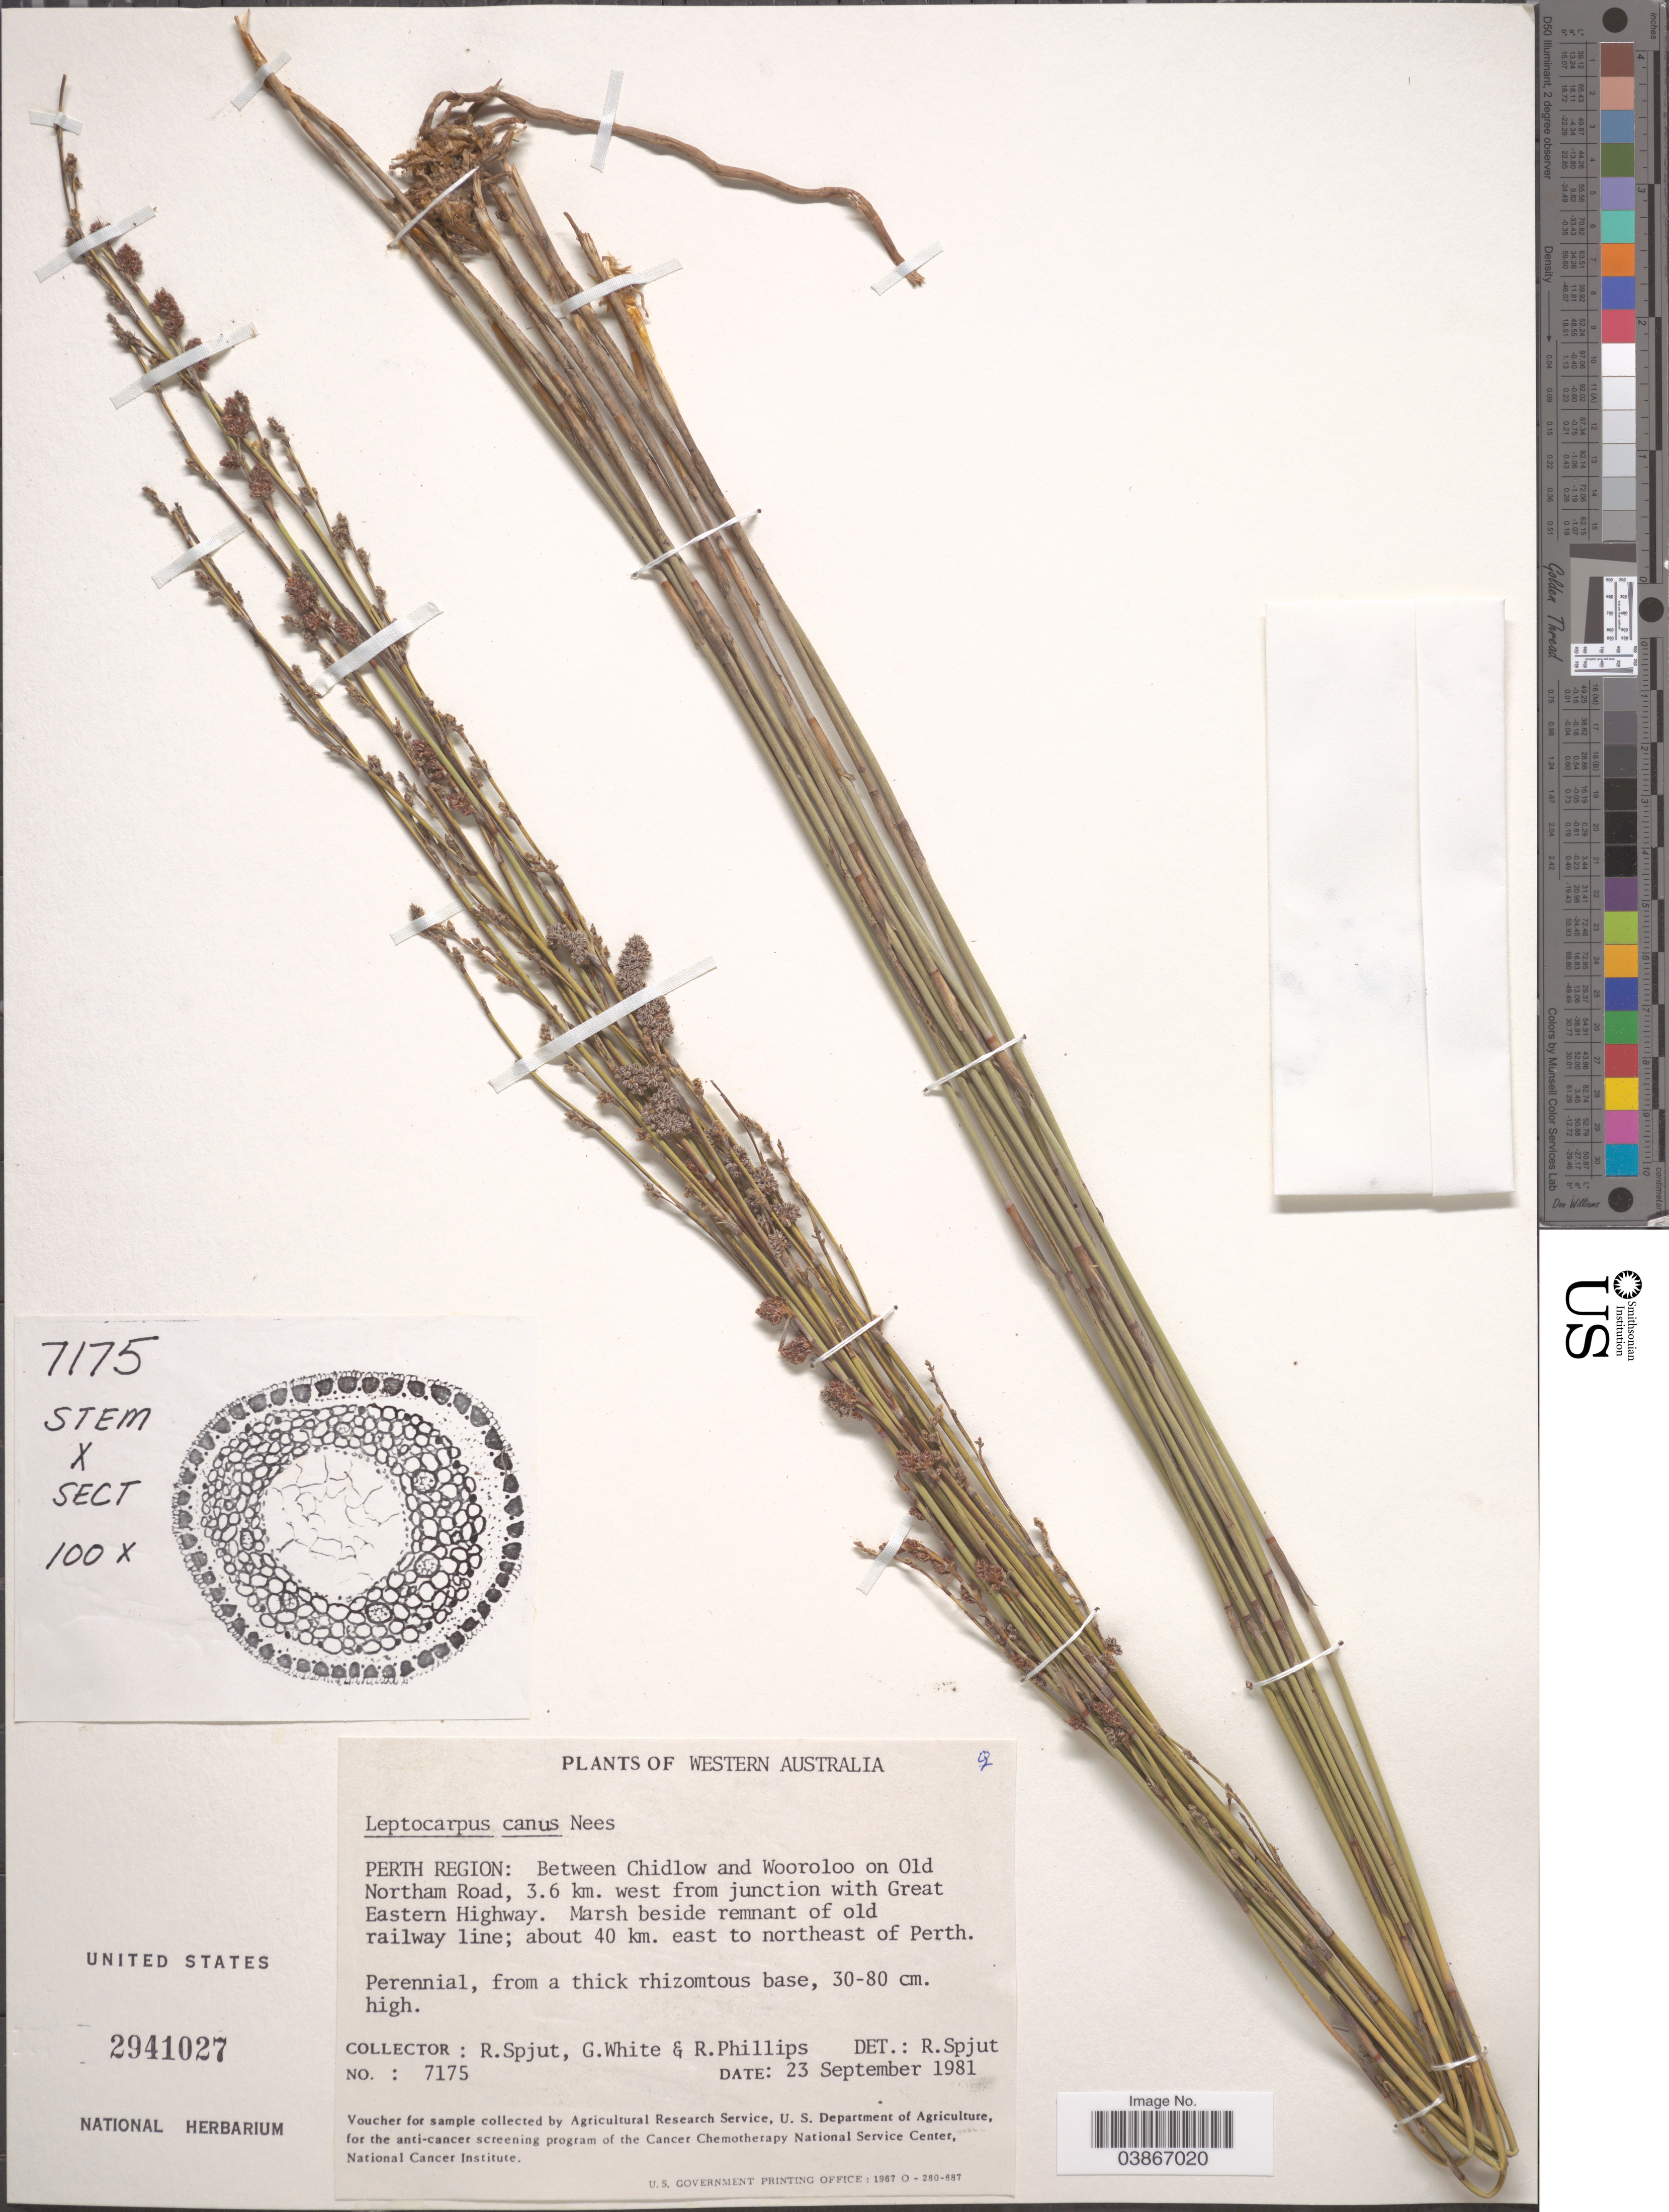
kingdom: Plantae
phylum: Tracheophyta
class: Liliopsida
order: Poales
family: Restionaceae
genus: Leptocarpus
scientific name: Leptocarpus canus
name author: Nees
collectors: R. Spjut, G. White & R. Phillips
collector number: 7175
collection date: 1981-09-23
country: Australia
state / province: Western Australia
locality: Perth Region: Between Chidlow and Wooroloo on Old Northam Road, 3.6 km. west from junction with Great Eastern Highway. Marsh beside remnant of old railway line; about 40 km. east to northeast of Perth.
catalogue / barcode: US 2941027